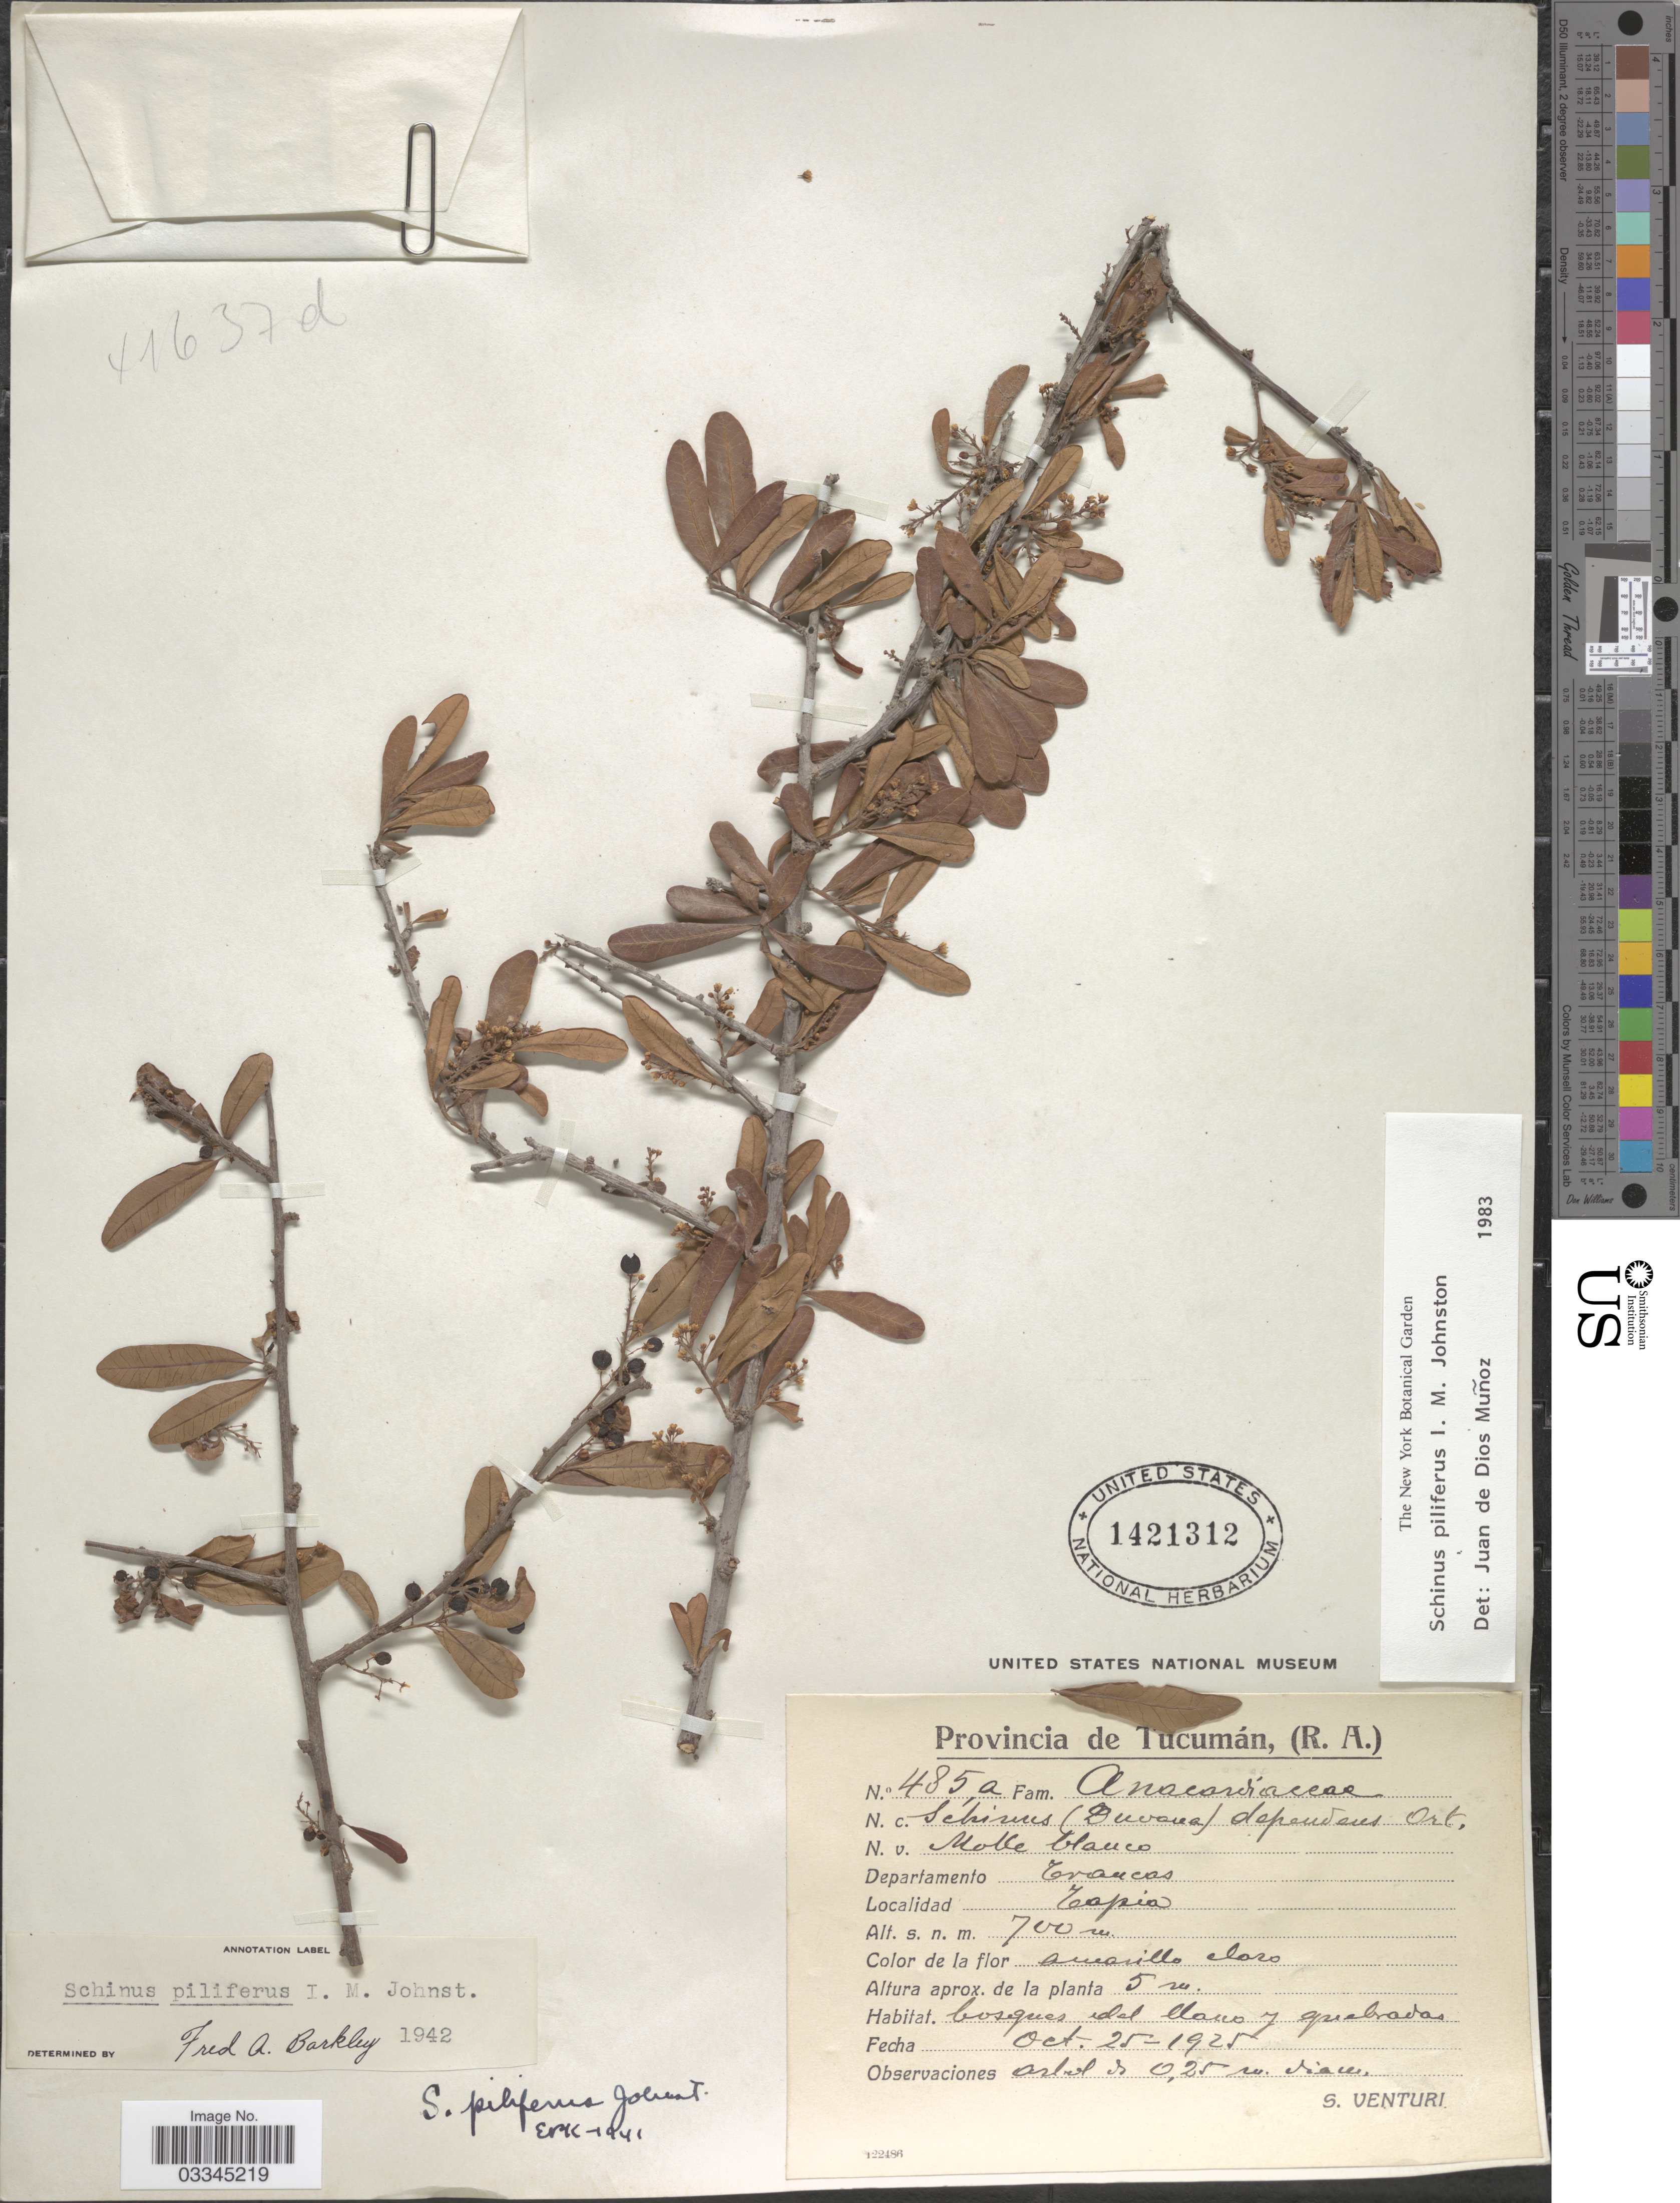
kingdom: Plantae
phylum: Tracheophyta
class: Magnoliopsida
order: Sapindales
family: Anacardiaceae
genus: Schinus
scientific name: Schinus pilifera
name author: I.M. Johnst.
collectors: S. Venturi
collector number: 485a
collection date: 1925-10-25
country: Argentina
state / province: Tucuman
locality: Departamento Trancas, Tapia.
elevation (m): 700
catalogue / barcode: US 1421312